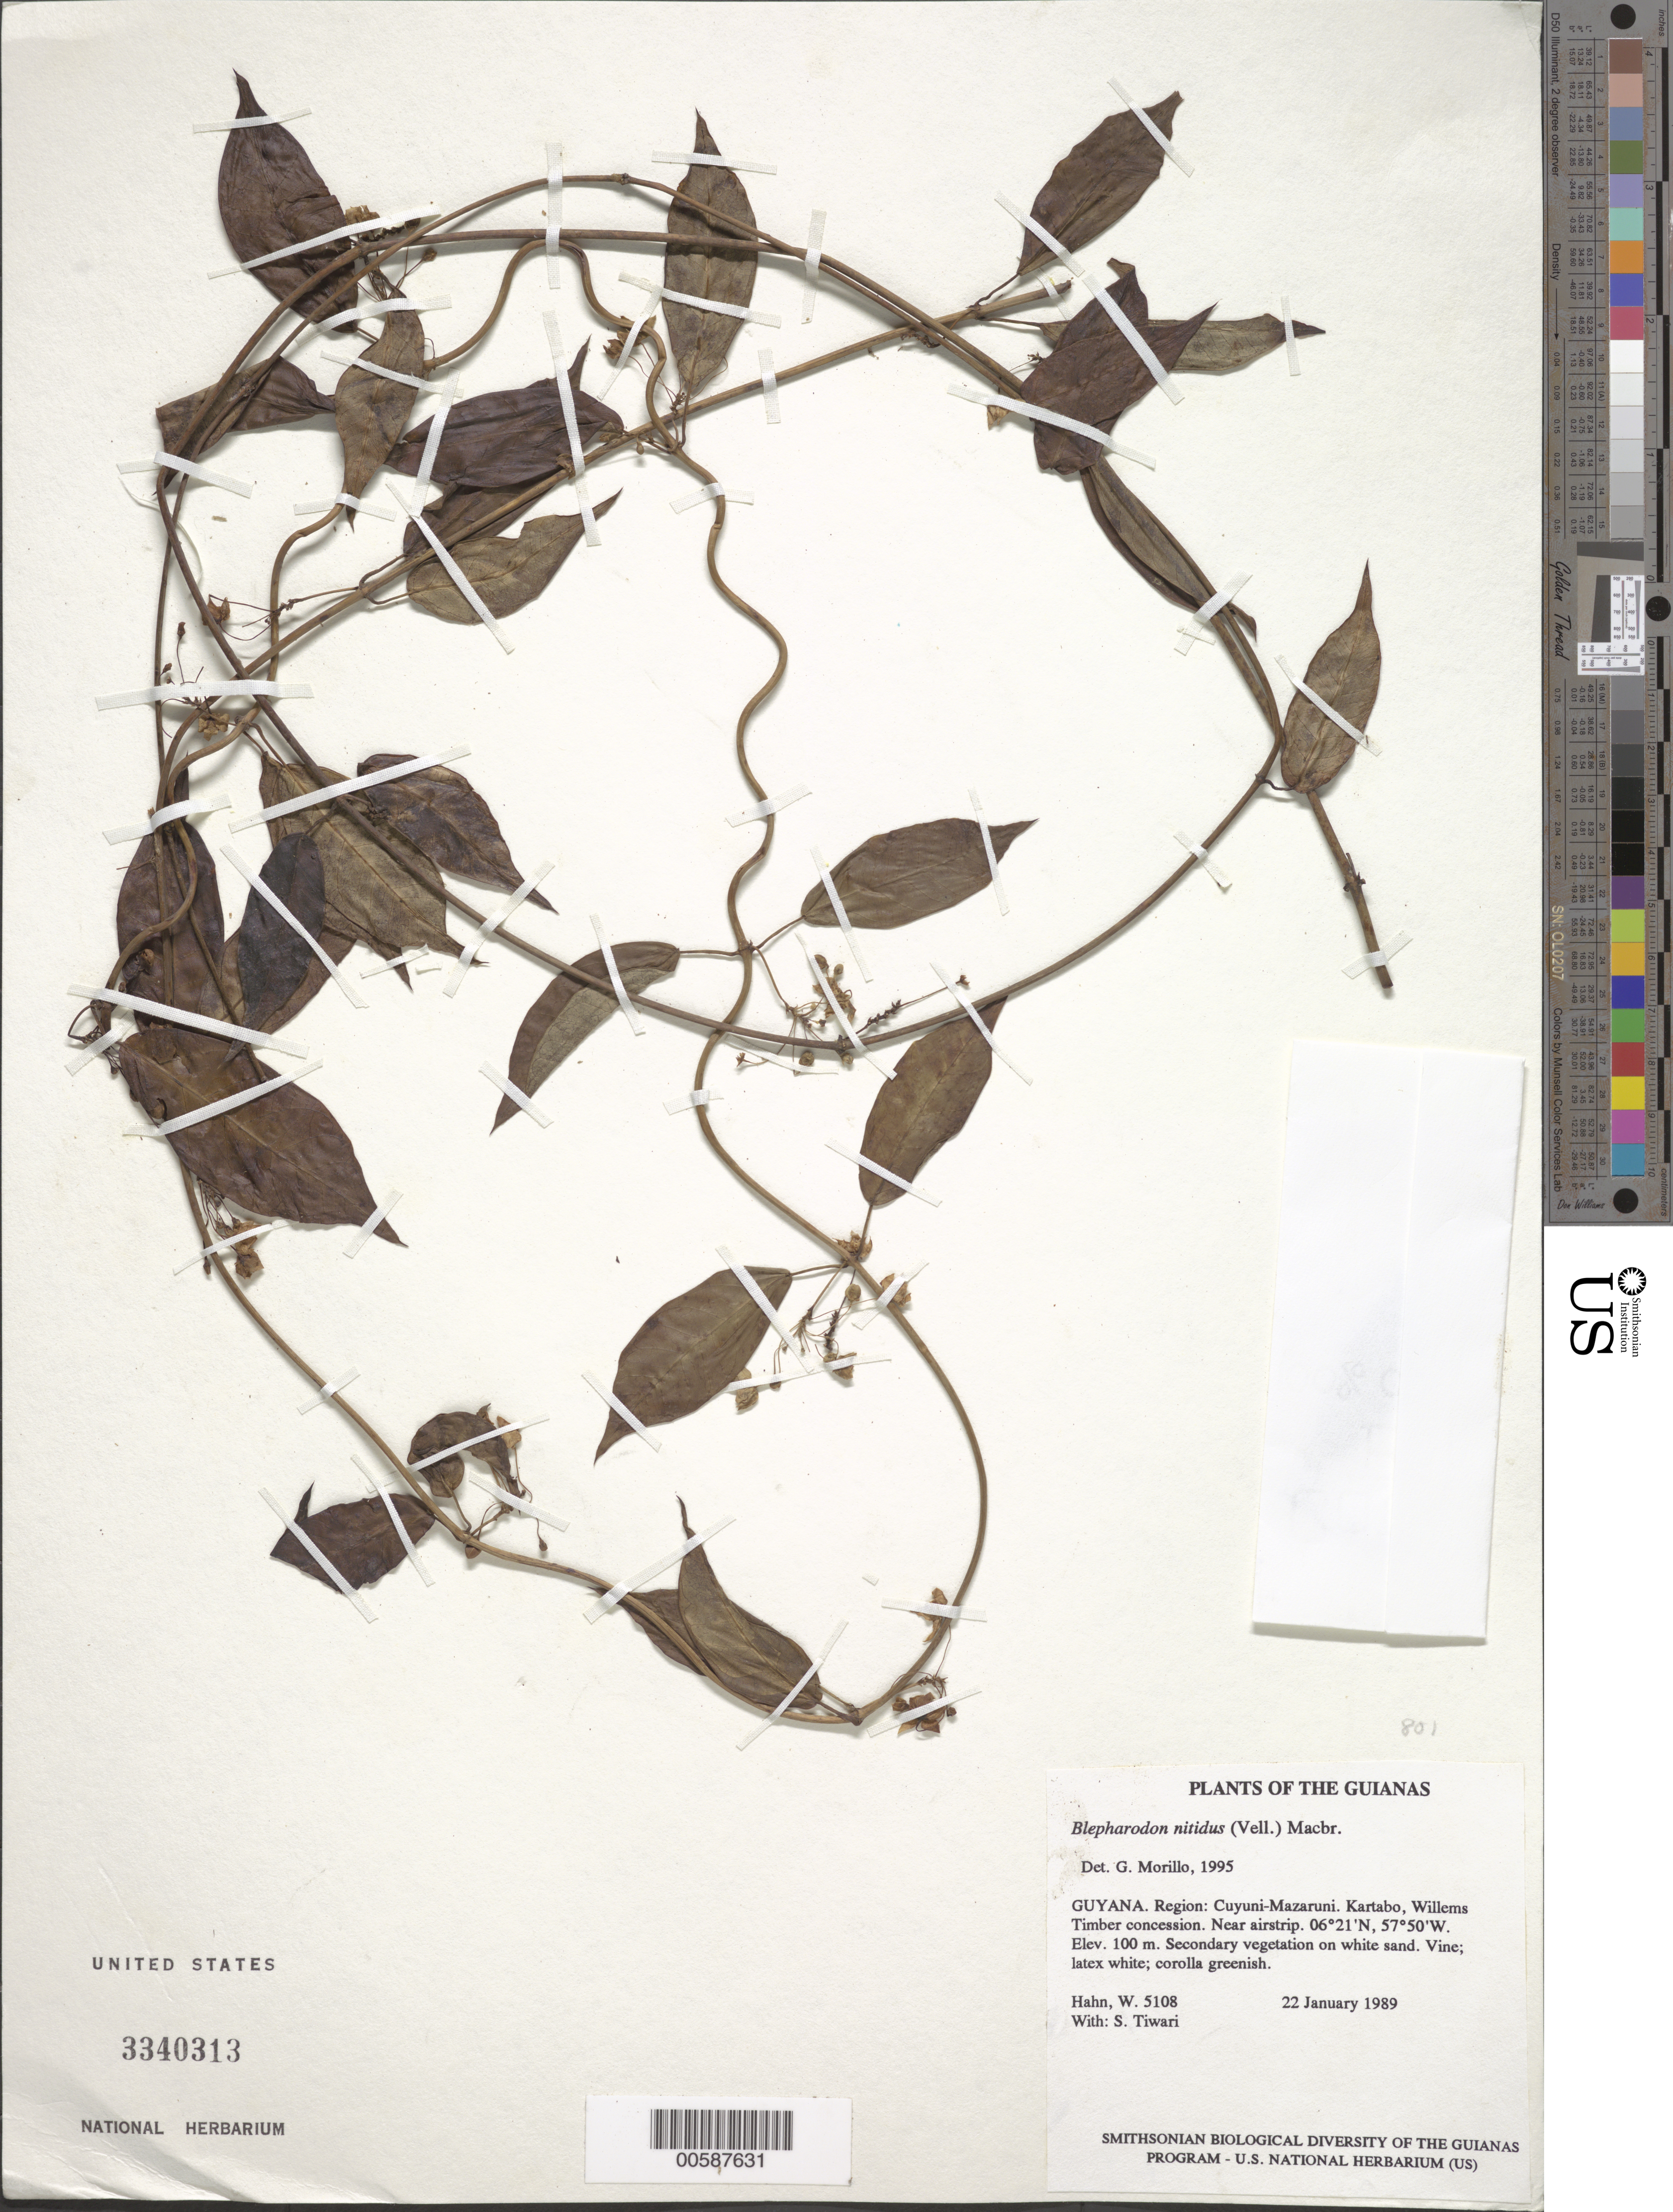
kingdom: Plantae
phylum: Tracheophyta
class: Magnoliopsida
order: Gentianales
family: Apocynaceae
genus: Blepharodon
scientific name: Blepharodon nitidus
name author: (Vell.) J.F. Macbr.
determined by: Morillo, G. N.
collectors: W. Hahn & S. Tiwari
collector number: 5108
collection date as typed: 22 January 1989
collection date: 1989-01-22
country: Guyana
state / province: Cuyuni-Mazaruni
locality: Kartabo, Willems Timber concession. Near airstrip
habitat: Secondary vegetation on white sand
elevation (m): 100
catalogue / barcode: US 3340313